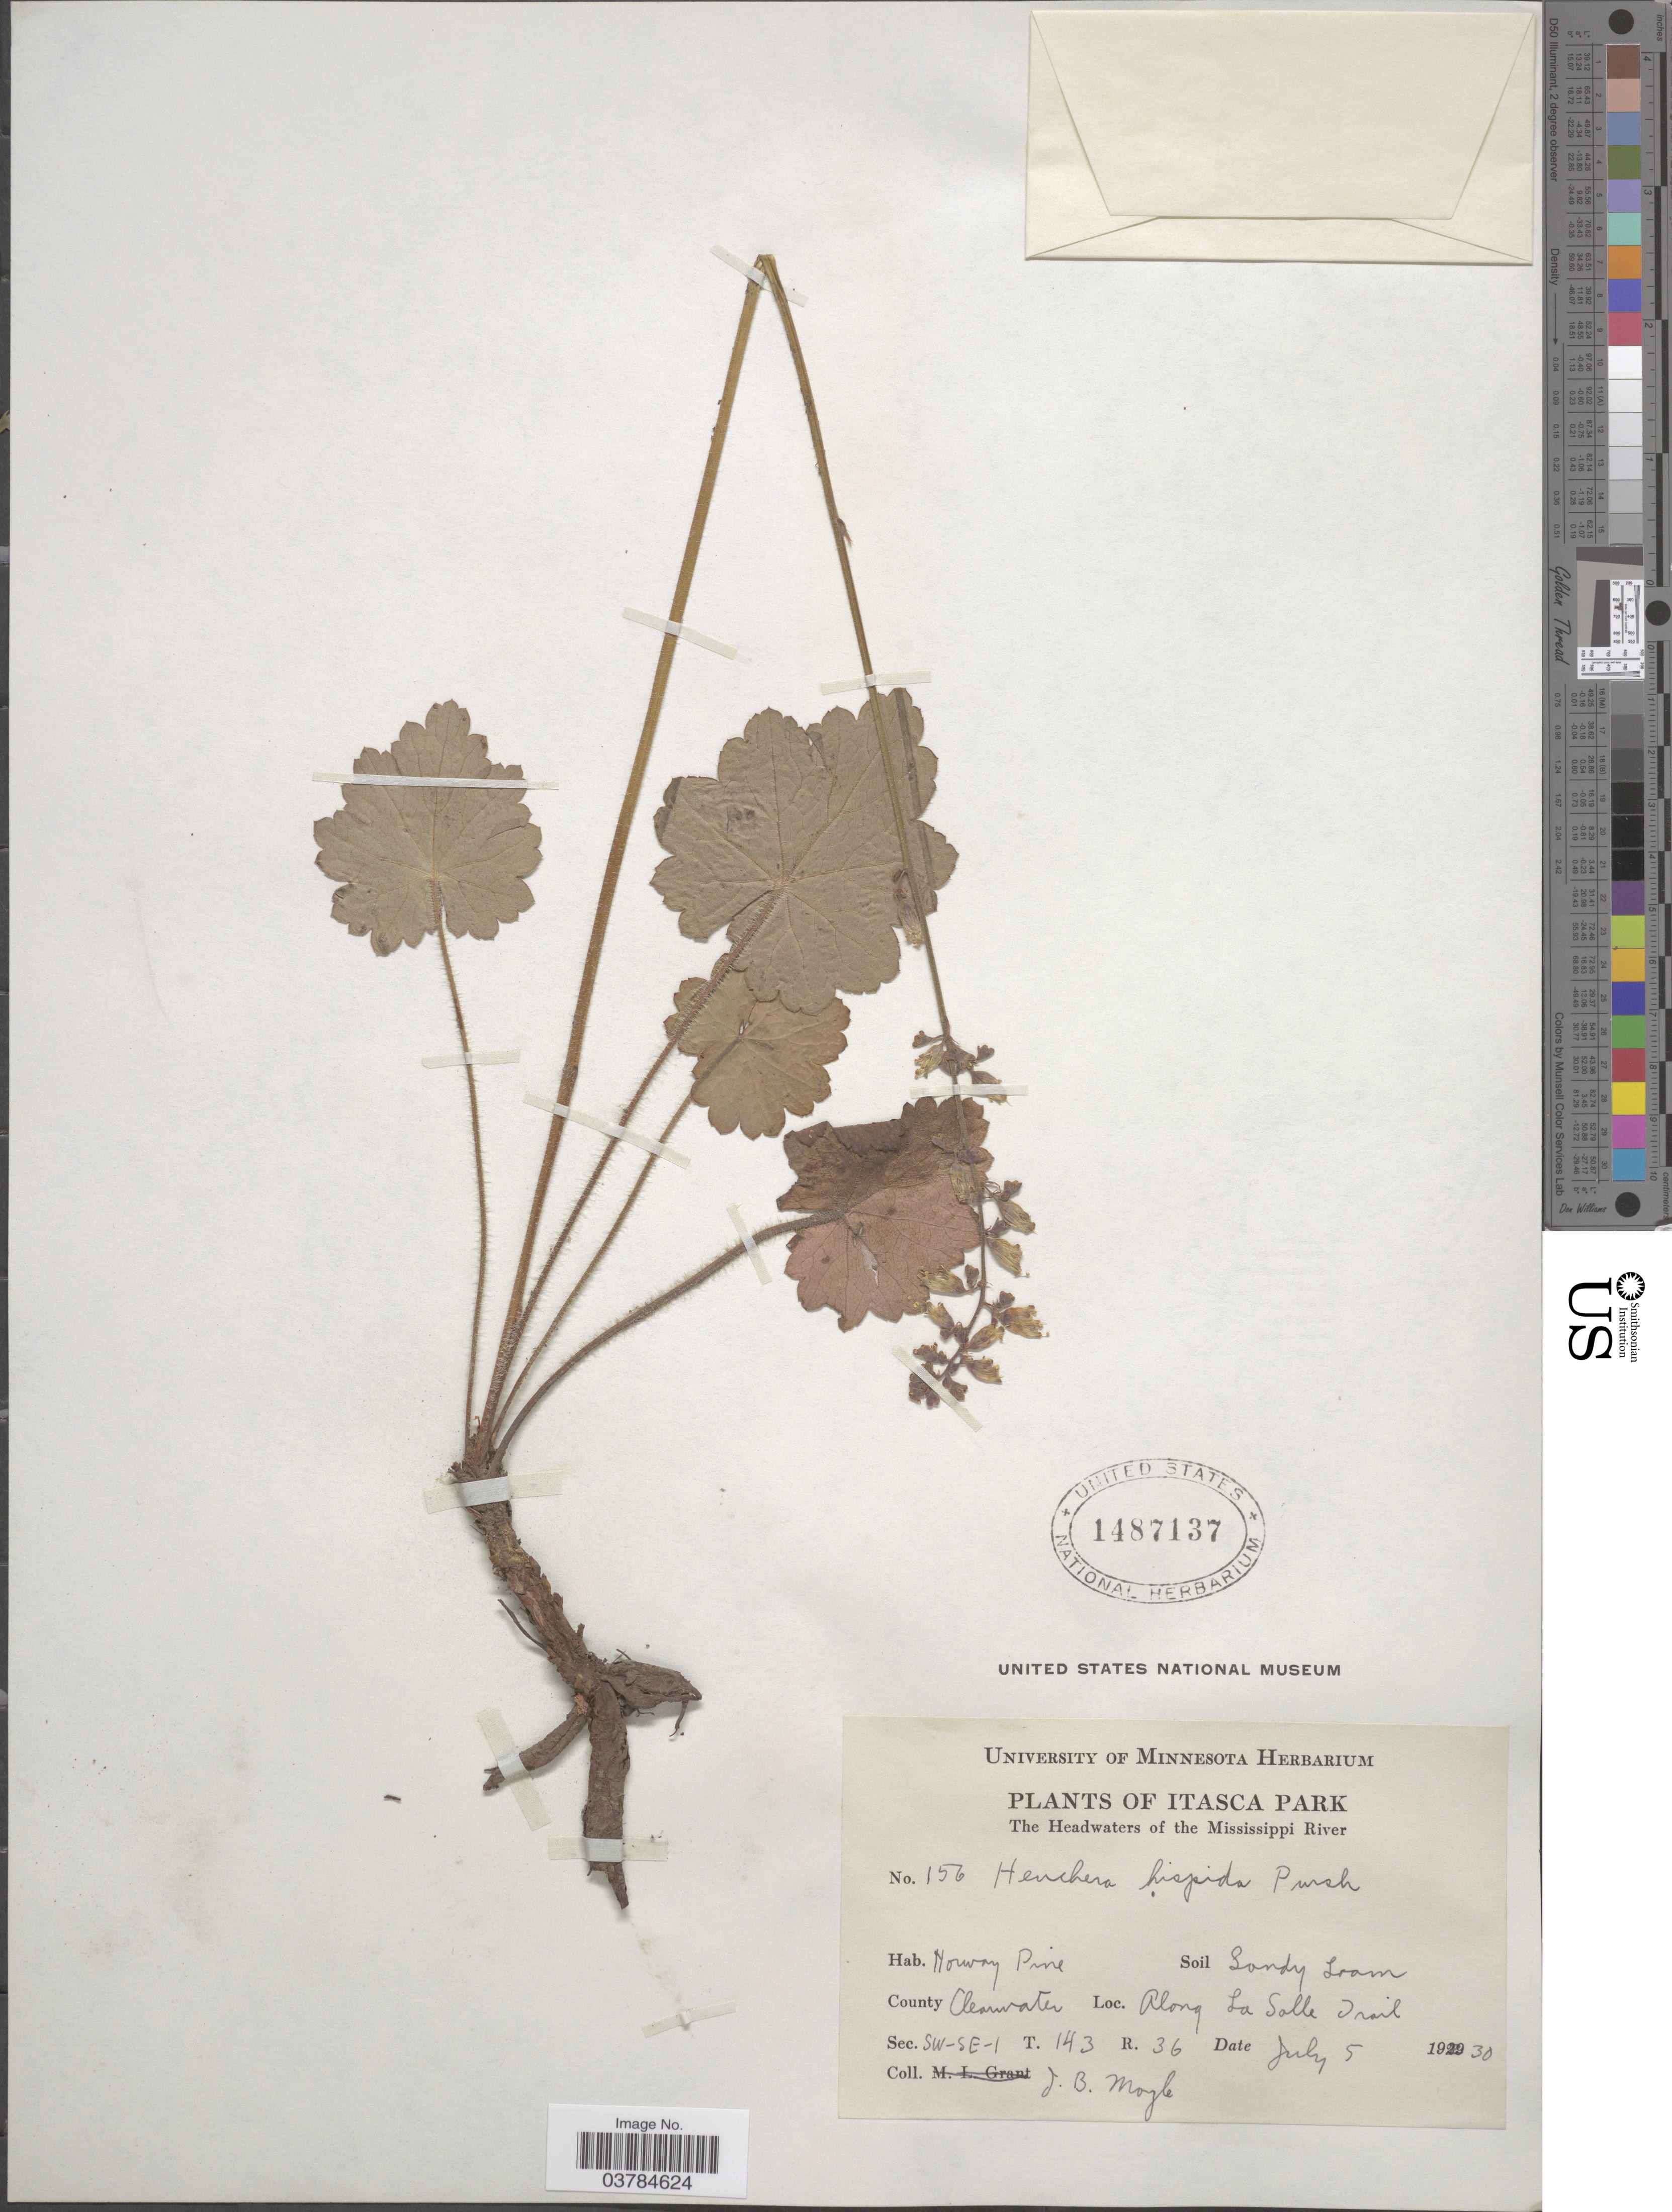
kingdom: Plantae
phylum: Tracheophyta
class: Magnoliopsida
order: Saxifragales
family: Saxifragaceae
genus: Heuchera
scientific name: Heuchera hispida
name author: Pursh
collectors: J. Moyle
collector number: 156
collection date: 1930-07-05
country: United States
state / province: Minnesota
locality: The Itasca Park. The Headwaters of the Mississippi River. Norway Pine. County Clearwater. Along La Salle Trail. Sec. SW-SE-1 T.143 R.36.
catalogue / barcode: US 1487137